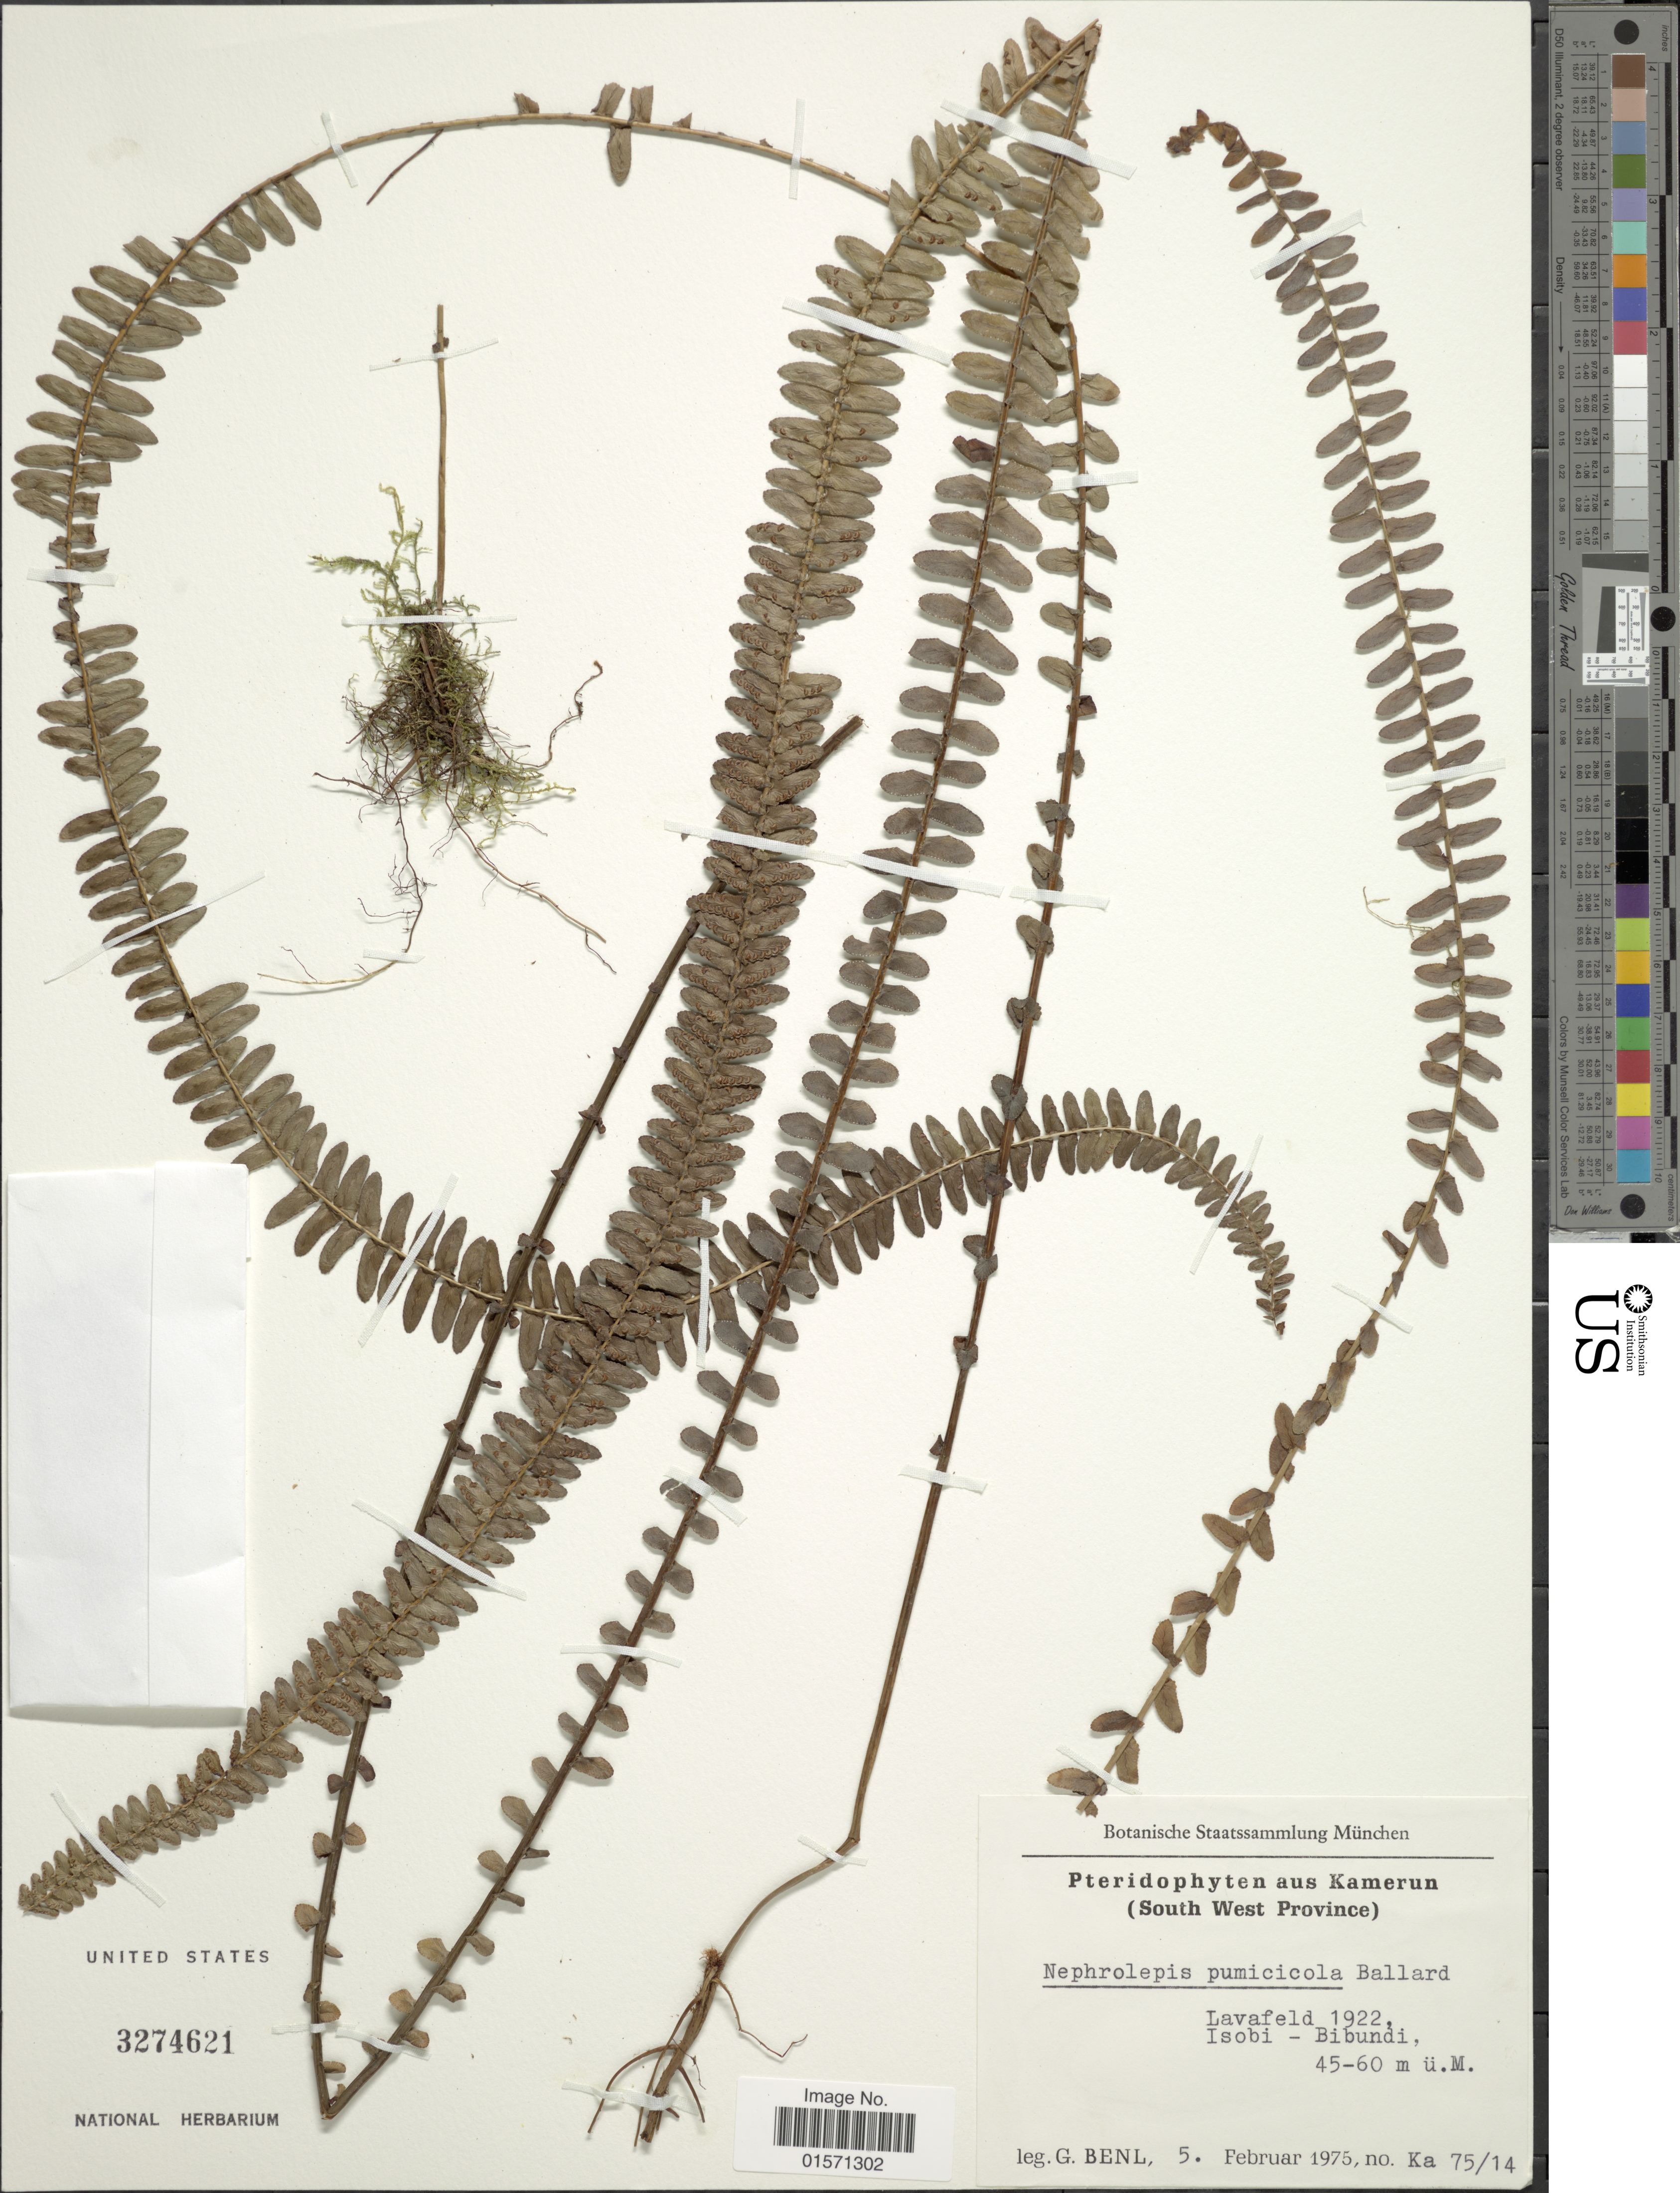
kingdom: Plantae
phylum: Tracheophyta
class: Polypodiopsida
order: Polypodiales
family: Nephrolepidaceae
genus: Nephrolepis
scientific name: Nephrolepis pumiciola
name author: Ballard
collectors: G. Benl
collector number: Ka 75/14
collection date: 1975-02-05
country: Cameroon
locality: Kamerun (South West Province). Lavafeld 1922, Isobi - Bibundi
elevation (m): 45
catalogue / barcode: US 3274621